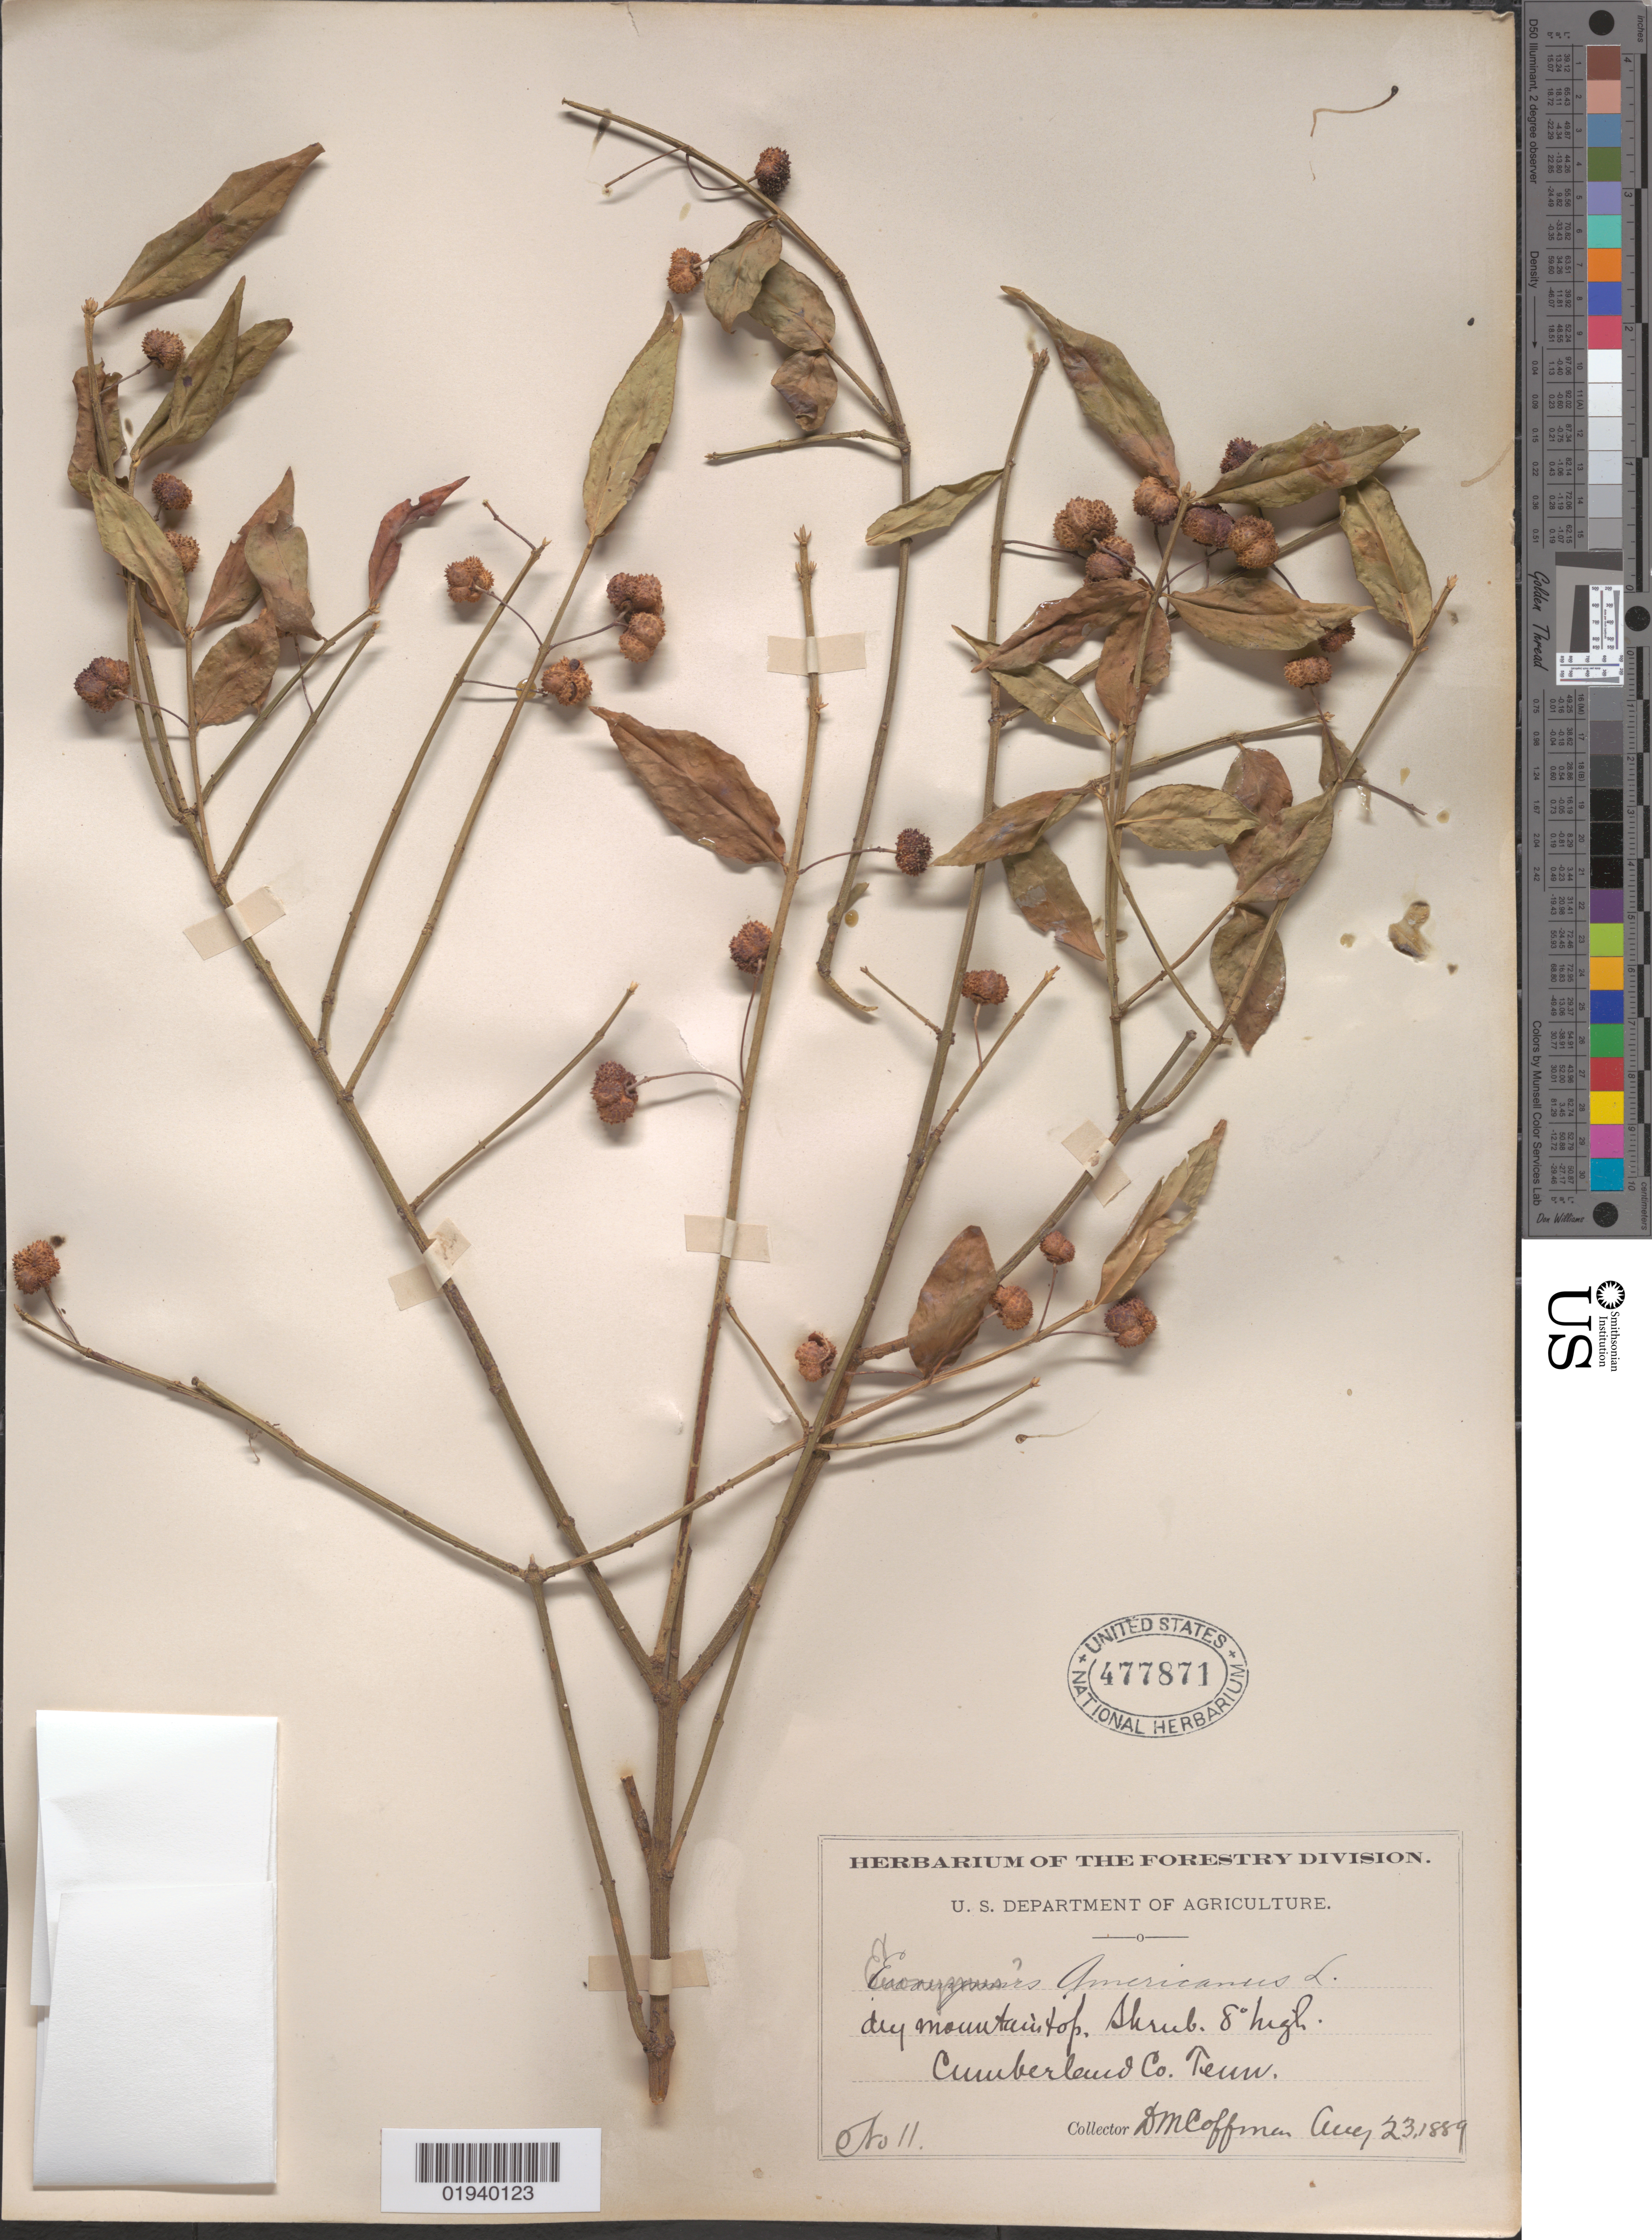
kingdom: Plantae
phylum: Tracheophyta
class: Magnoliopsida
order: Celastrales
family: Celastraceae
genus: Euonymus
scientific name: Euonymus americanus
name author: L.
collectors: D. M. Coffman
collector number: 11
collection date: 1889-08-23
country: United States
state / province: Tennessee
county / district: Cumberland Co.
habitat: Dry mountain top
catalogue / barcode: US 477871